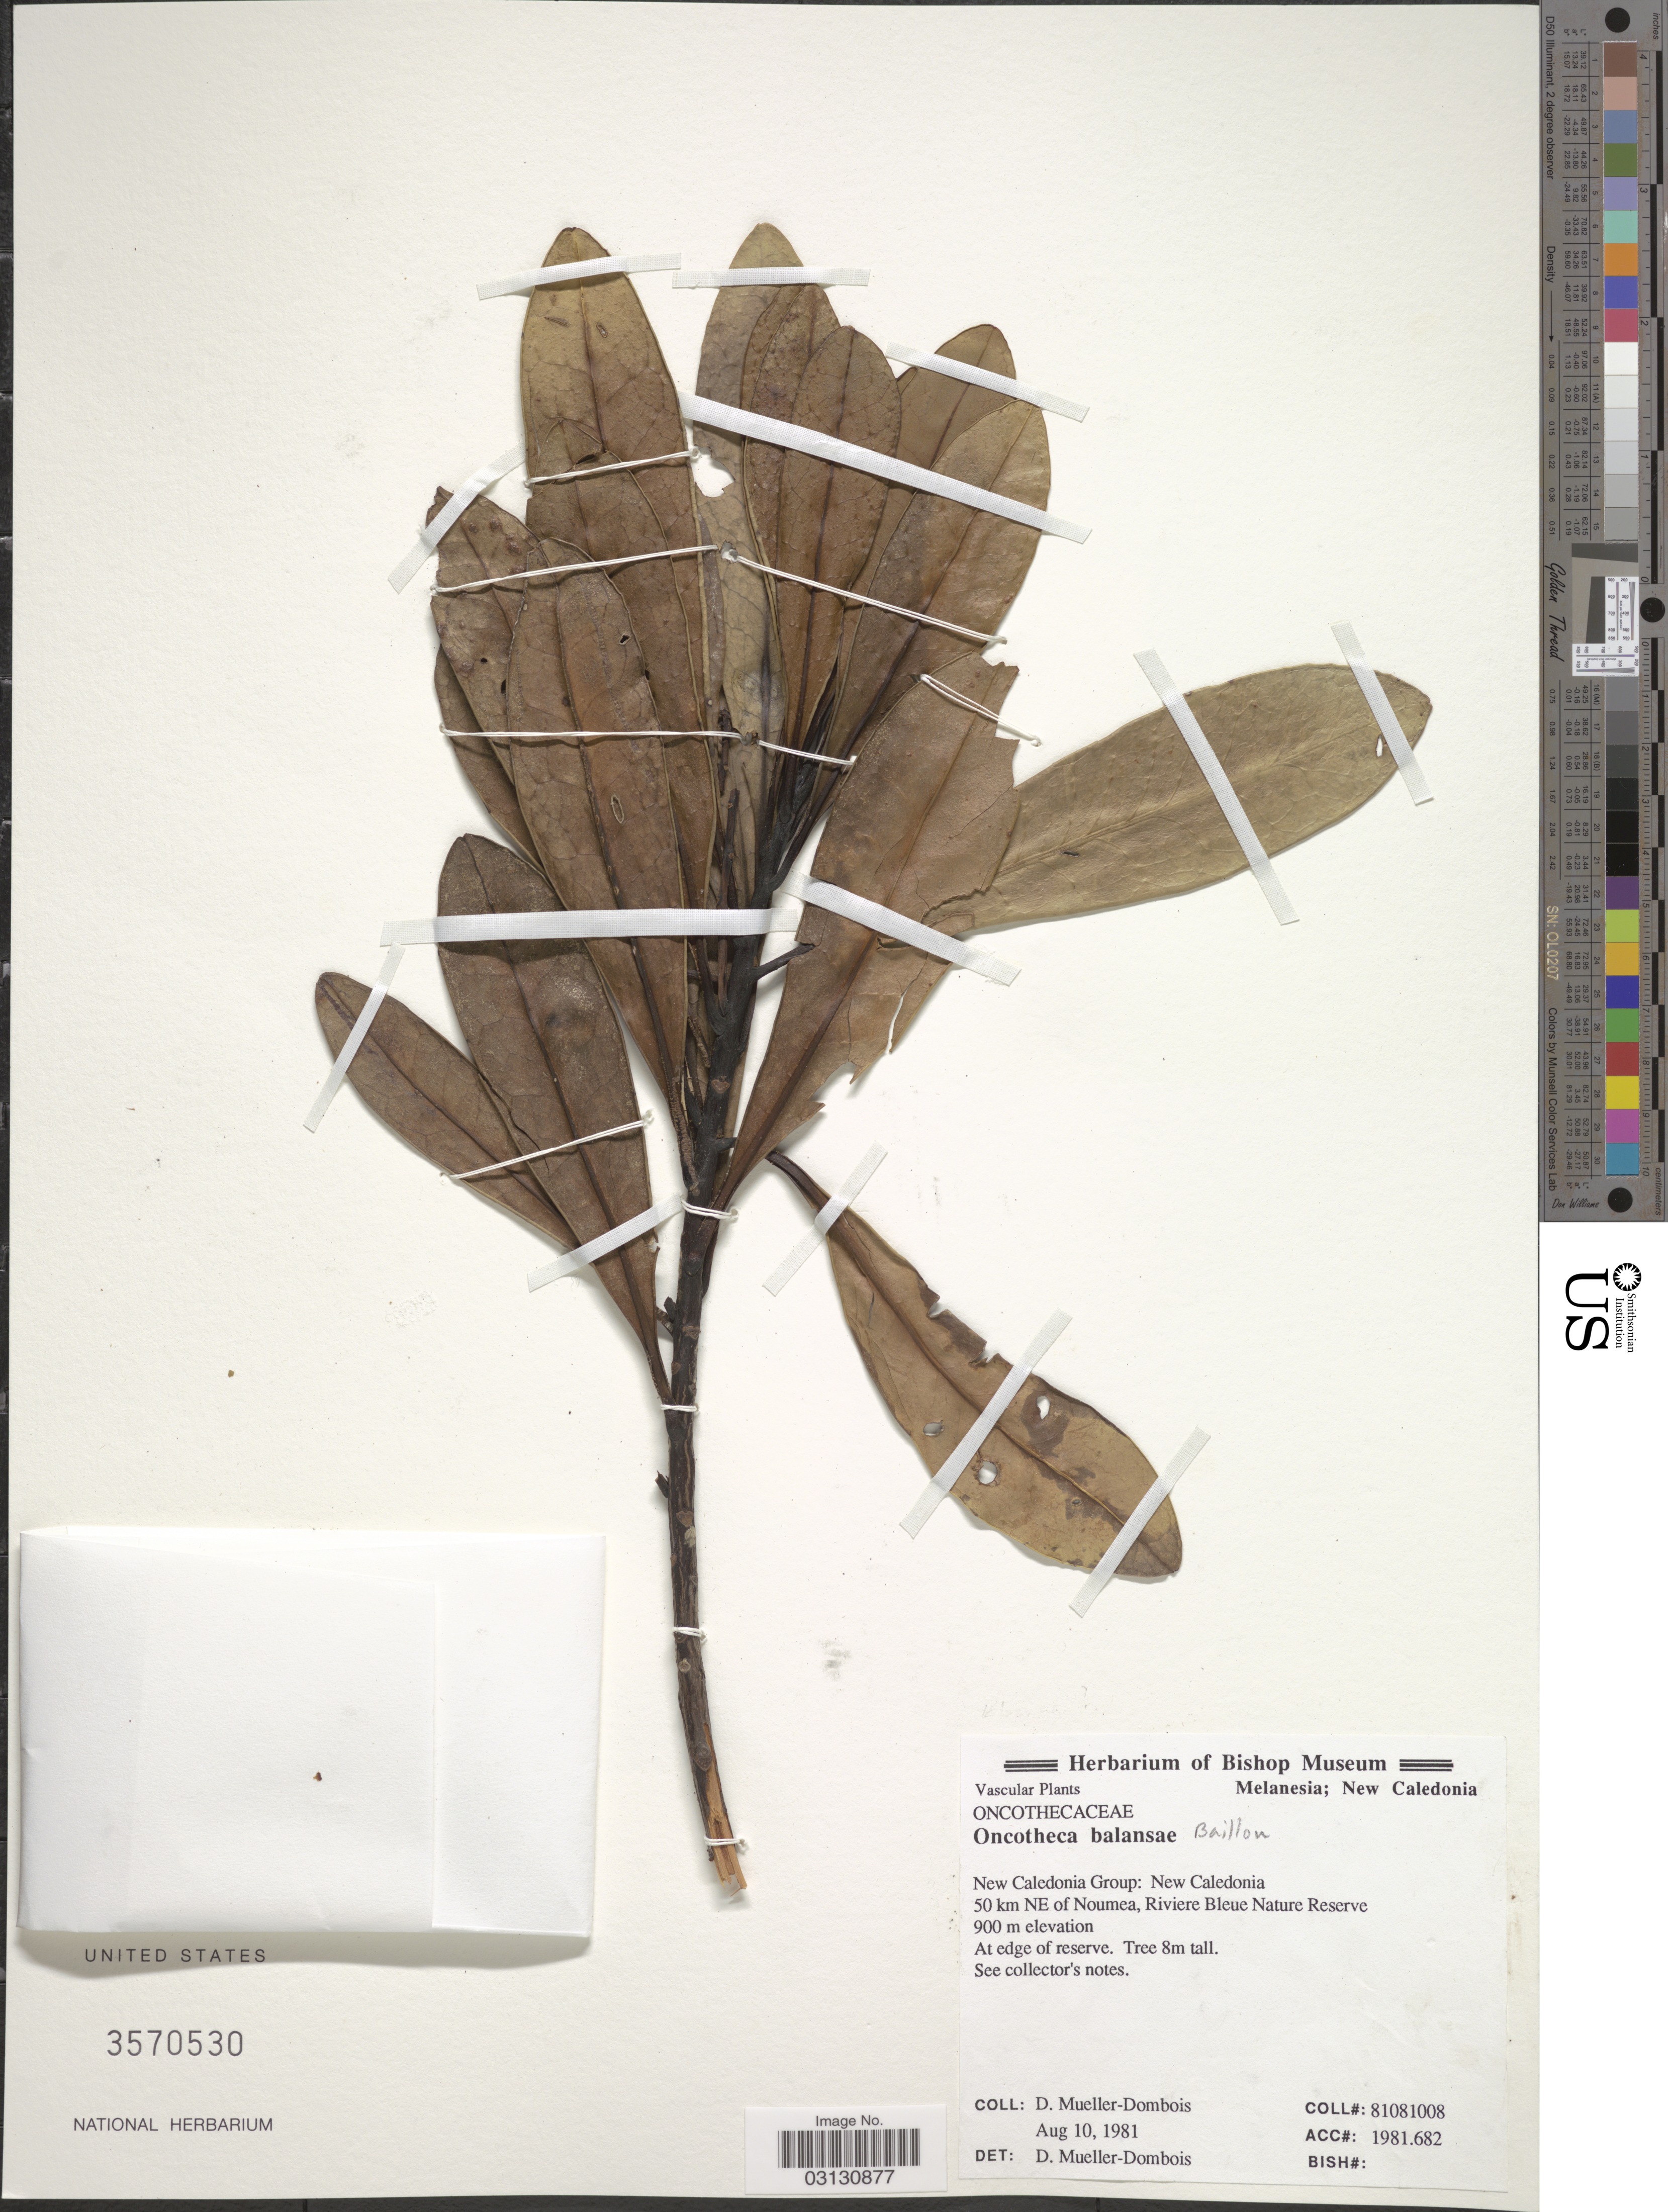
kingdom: Plantae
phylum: Tracheophyta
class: Magnoliopsida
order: Icacinales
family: Oncothecaceae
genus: Oncotheca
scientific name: Oncotheca balansae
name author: Baill.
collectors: D. Mueller-Dombois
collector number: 81081008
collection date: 1981-08-10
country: New Caledonia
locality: New Caledonia Group: New Caledonia, 50 km NE of Noumea, Riviere Bleue Nature Reserve.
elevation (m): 900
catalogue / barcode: US 3570530